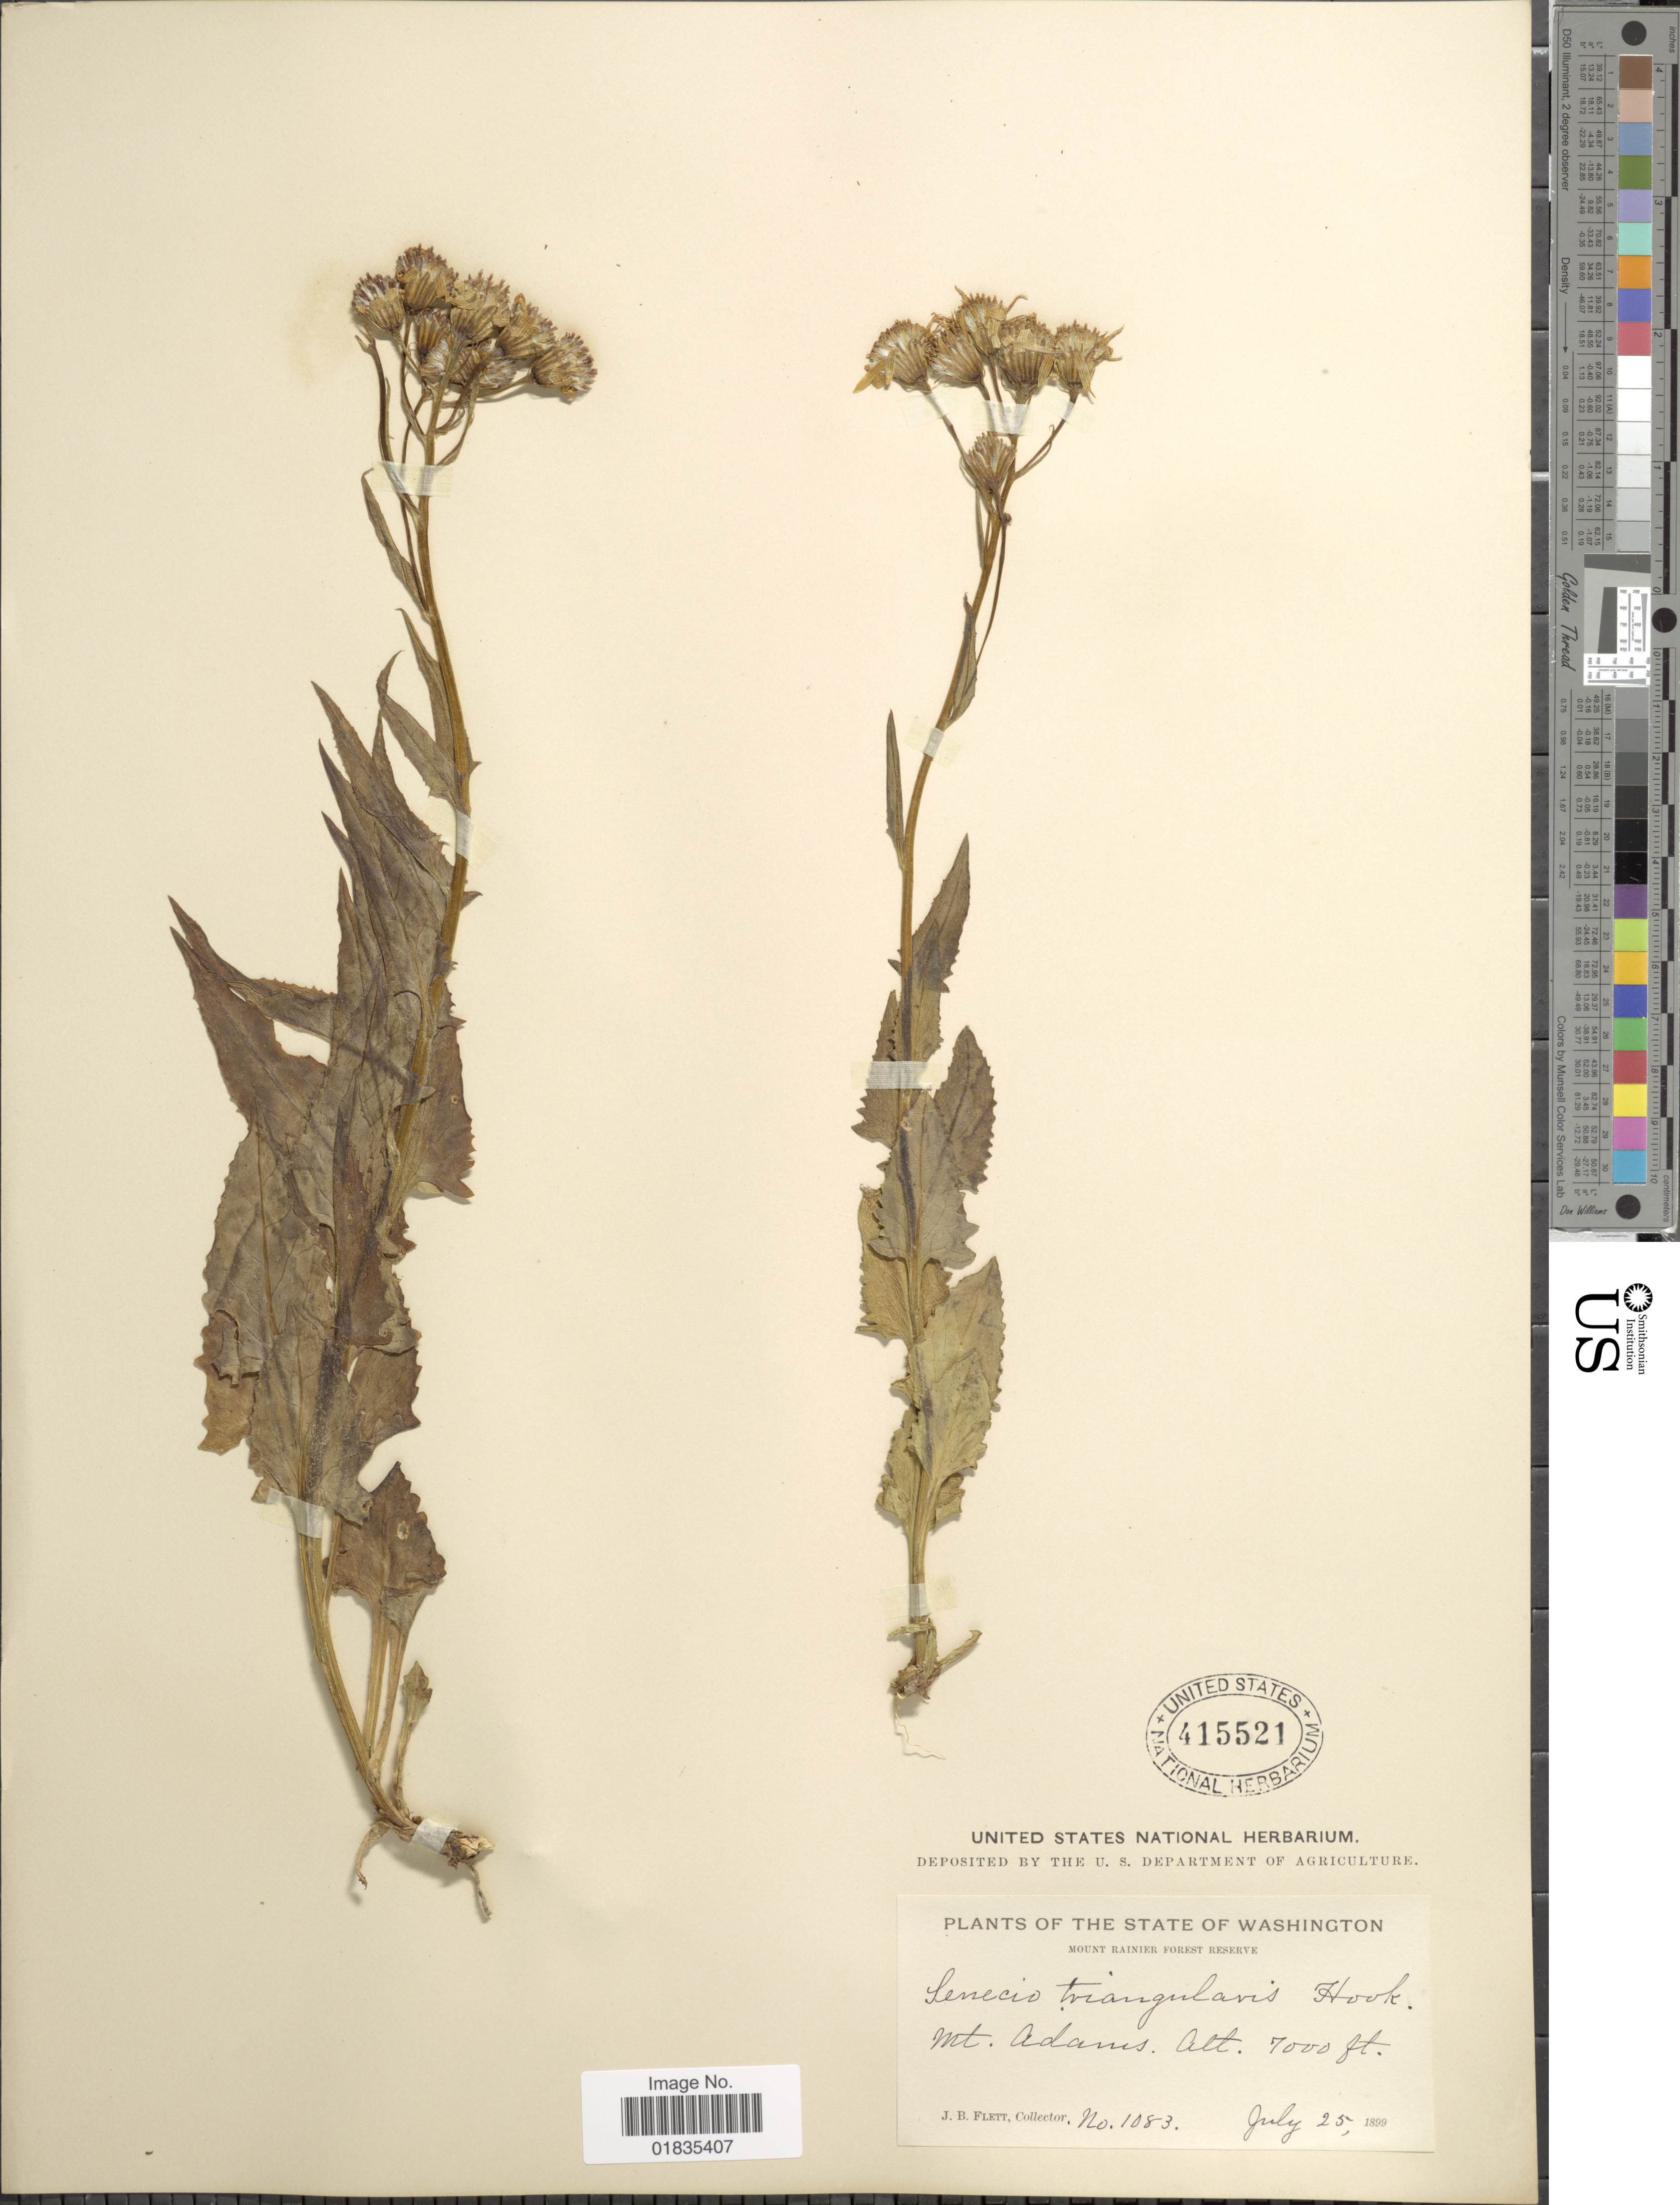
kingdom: Plantae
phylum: Tracheophyta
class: Magnoliopsida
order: Asterales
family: Asteraceae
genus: Senecio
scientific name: Senecio triangularis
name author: Hook.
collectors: J. Flett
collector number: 1083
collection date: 1899-07-25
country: United States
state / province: Washington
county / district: Yakima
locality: Mount Rainier Forest Reserve, Mt.Adams.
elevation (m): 2134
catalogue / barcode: US 415521